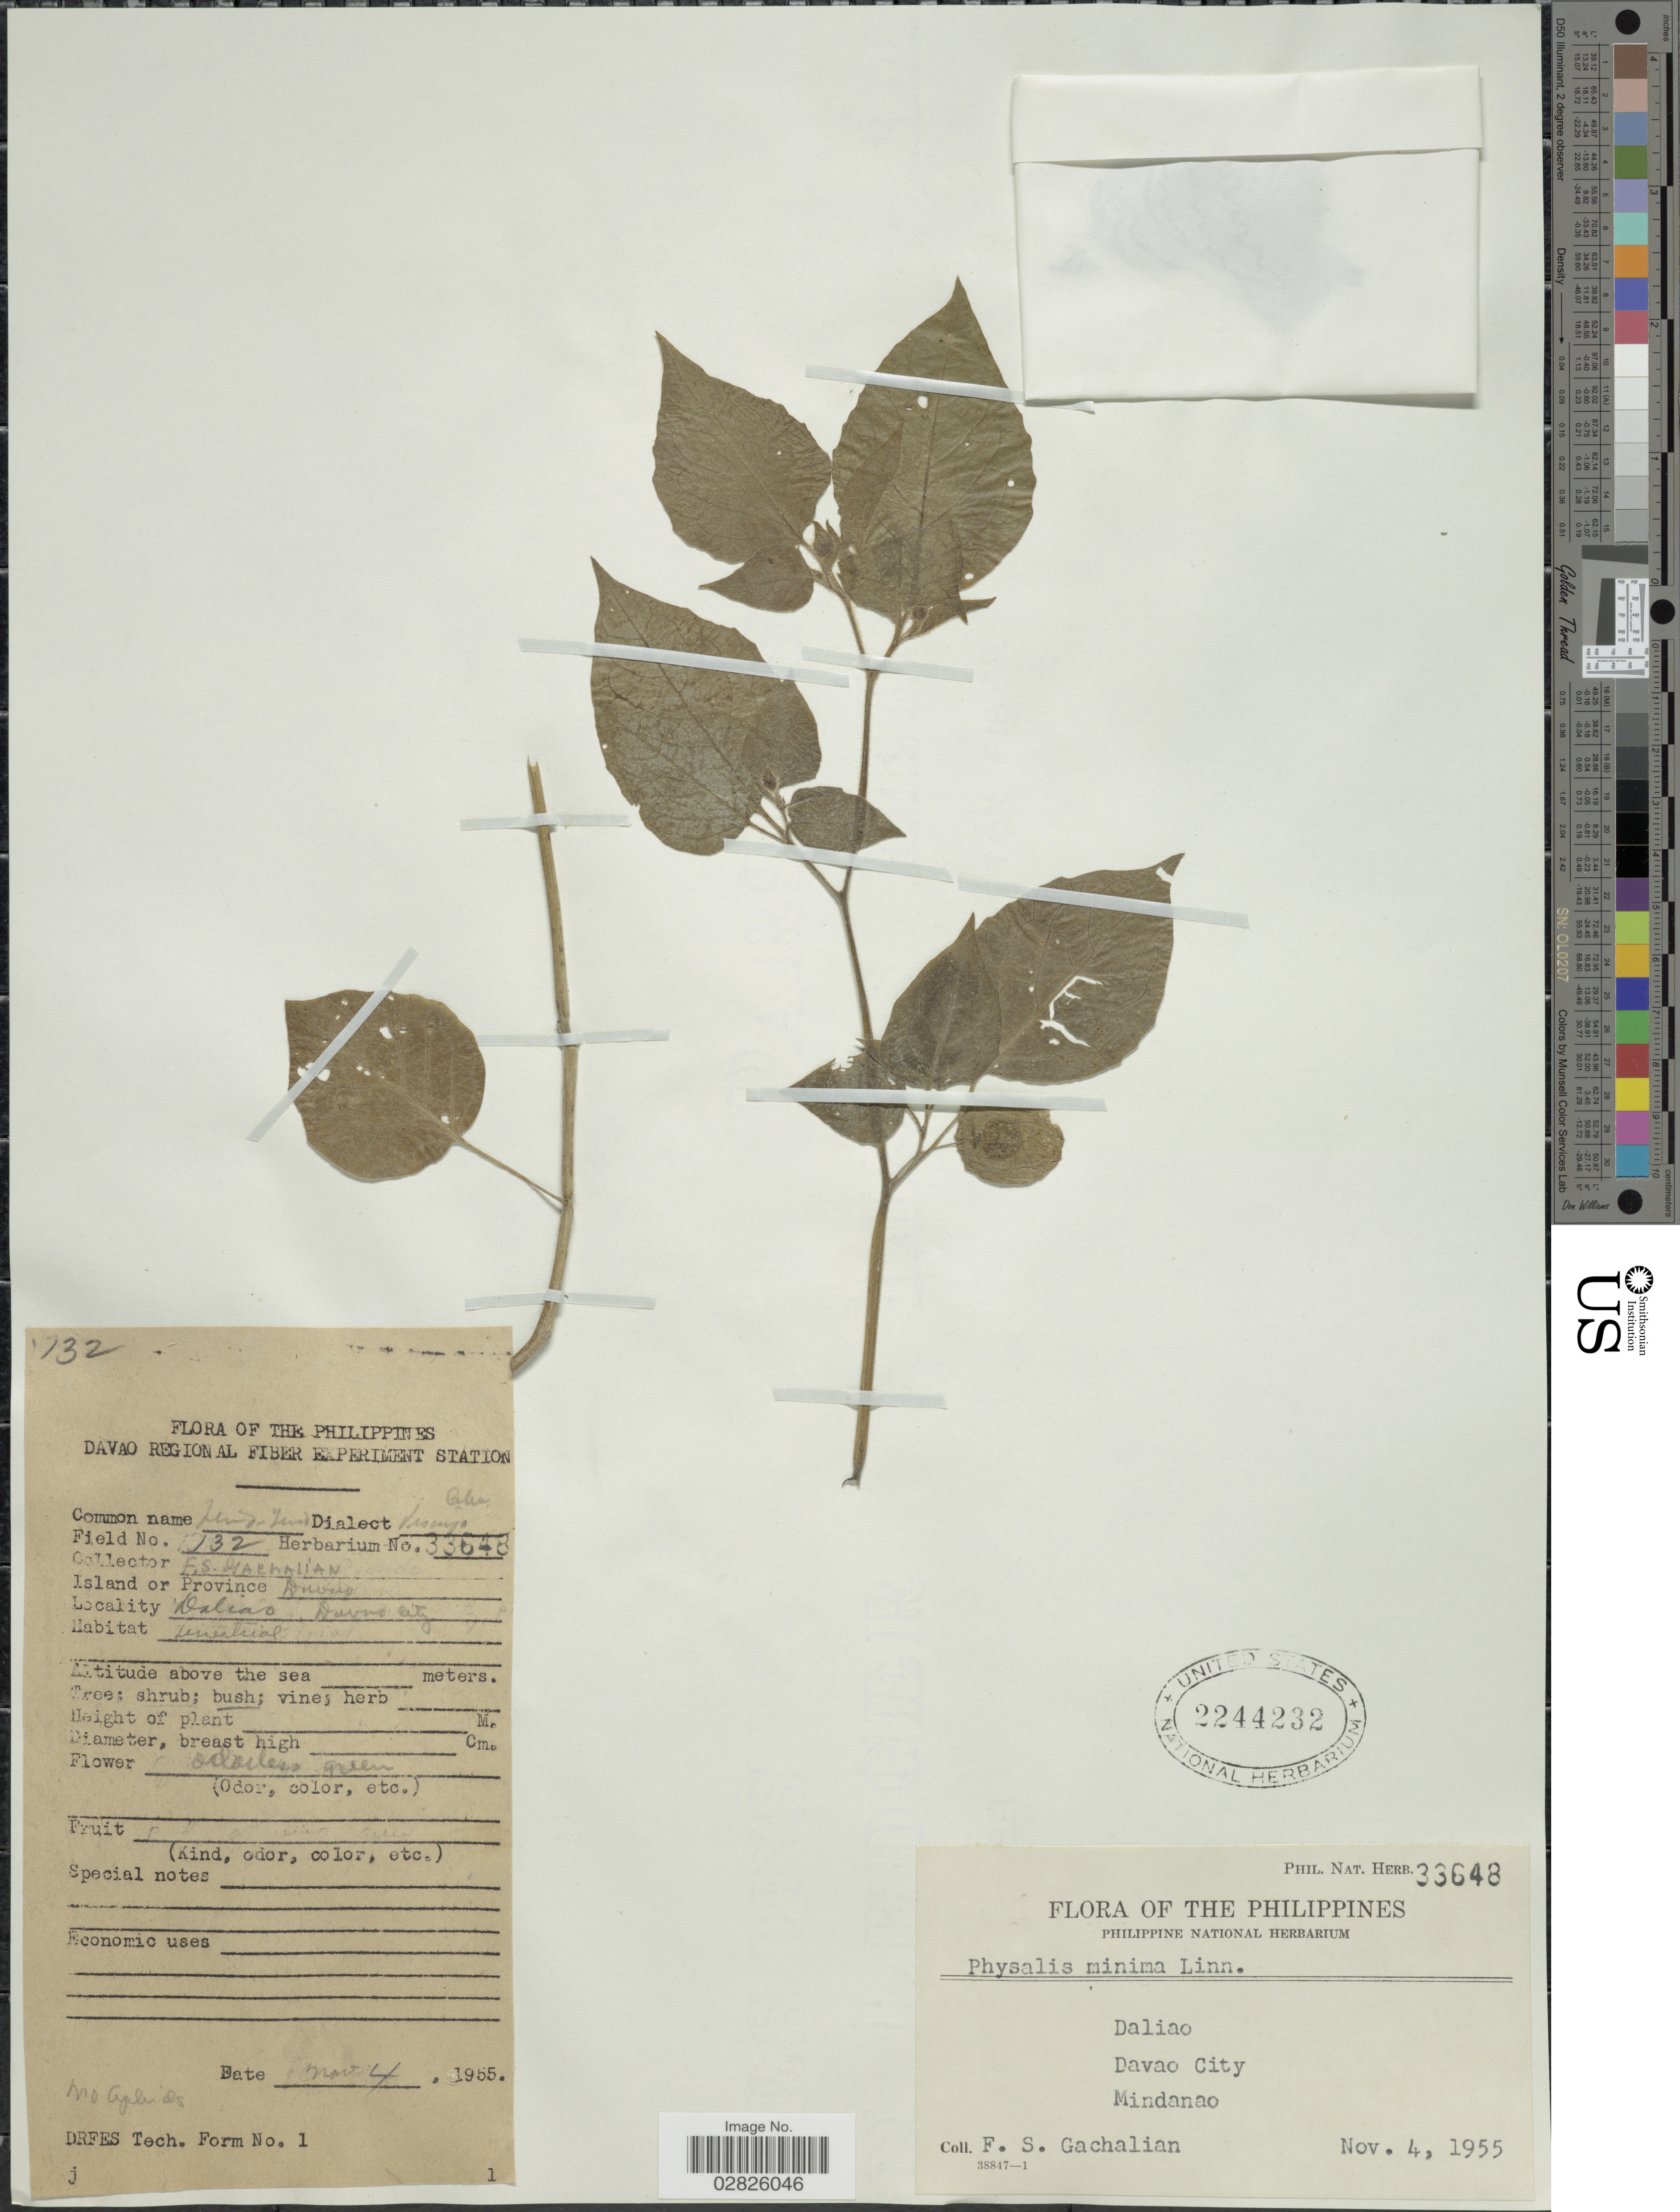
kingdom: Plantae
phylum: Tracheophyta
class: Magnoliopsida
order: Solanales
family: Solanaceae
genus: Physalis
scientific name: Physalis minima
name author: L.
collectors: F. Gachalian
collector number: Phil. Nat. Herb. 33648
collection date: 1955-11-04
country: Philippines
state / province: Davao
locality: Island or Province Davao, Daliao, Davao City, Mindanao.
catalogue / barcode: US 2244232